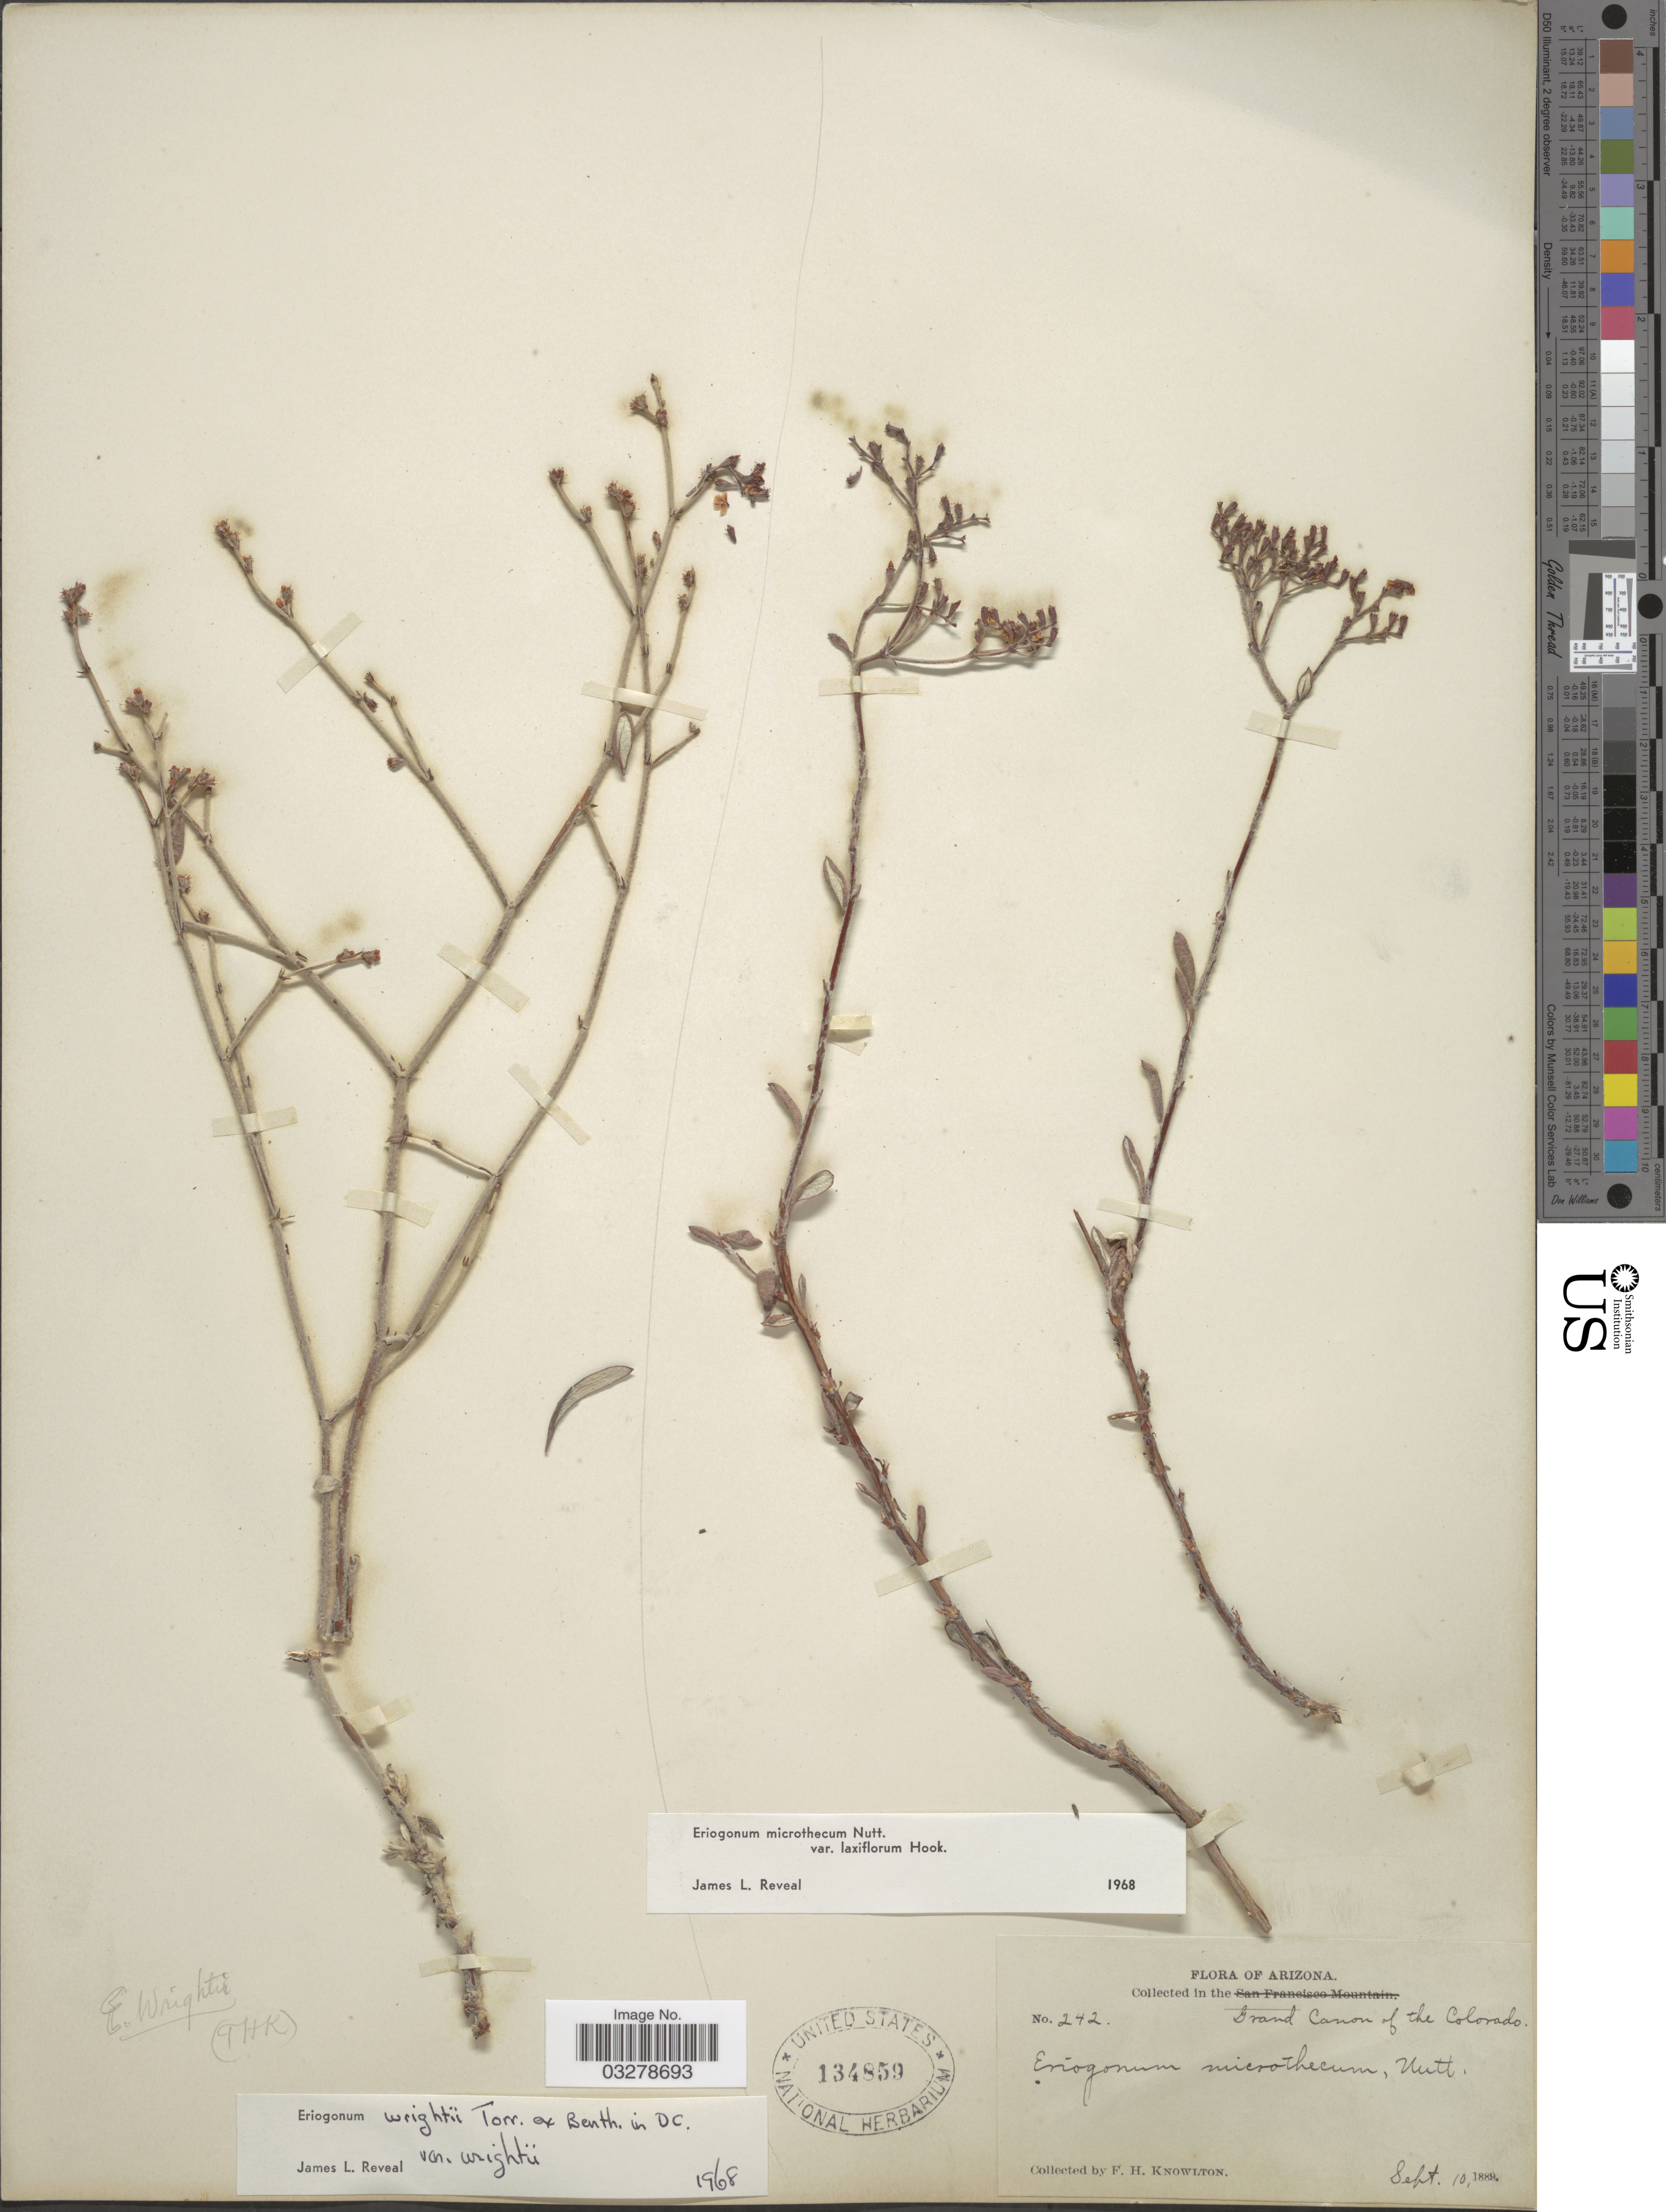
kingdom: Plantae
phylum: Tracheophyta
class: Magnoliopsida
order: Caryophyllales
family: Polygonaceae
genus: Eriogonum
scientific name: Eriogonum microtheca var. laxiflorum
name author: Hook.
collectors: F. H. Knowlton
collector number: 242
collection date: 1889-09-10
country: United States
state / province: Arizona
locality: Grand Canon of the Colorado.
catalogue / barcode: US 134859